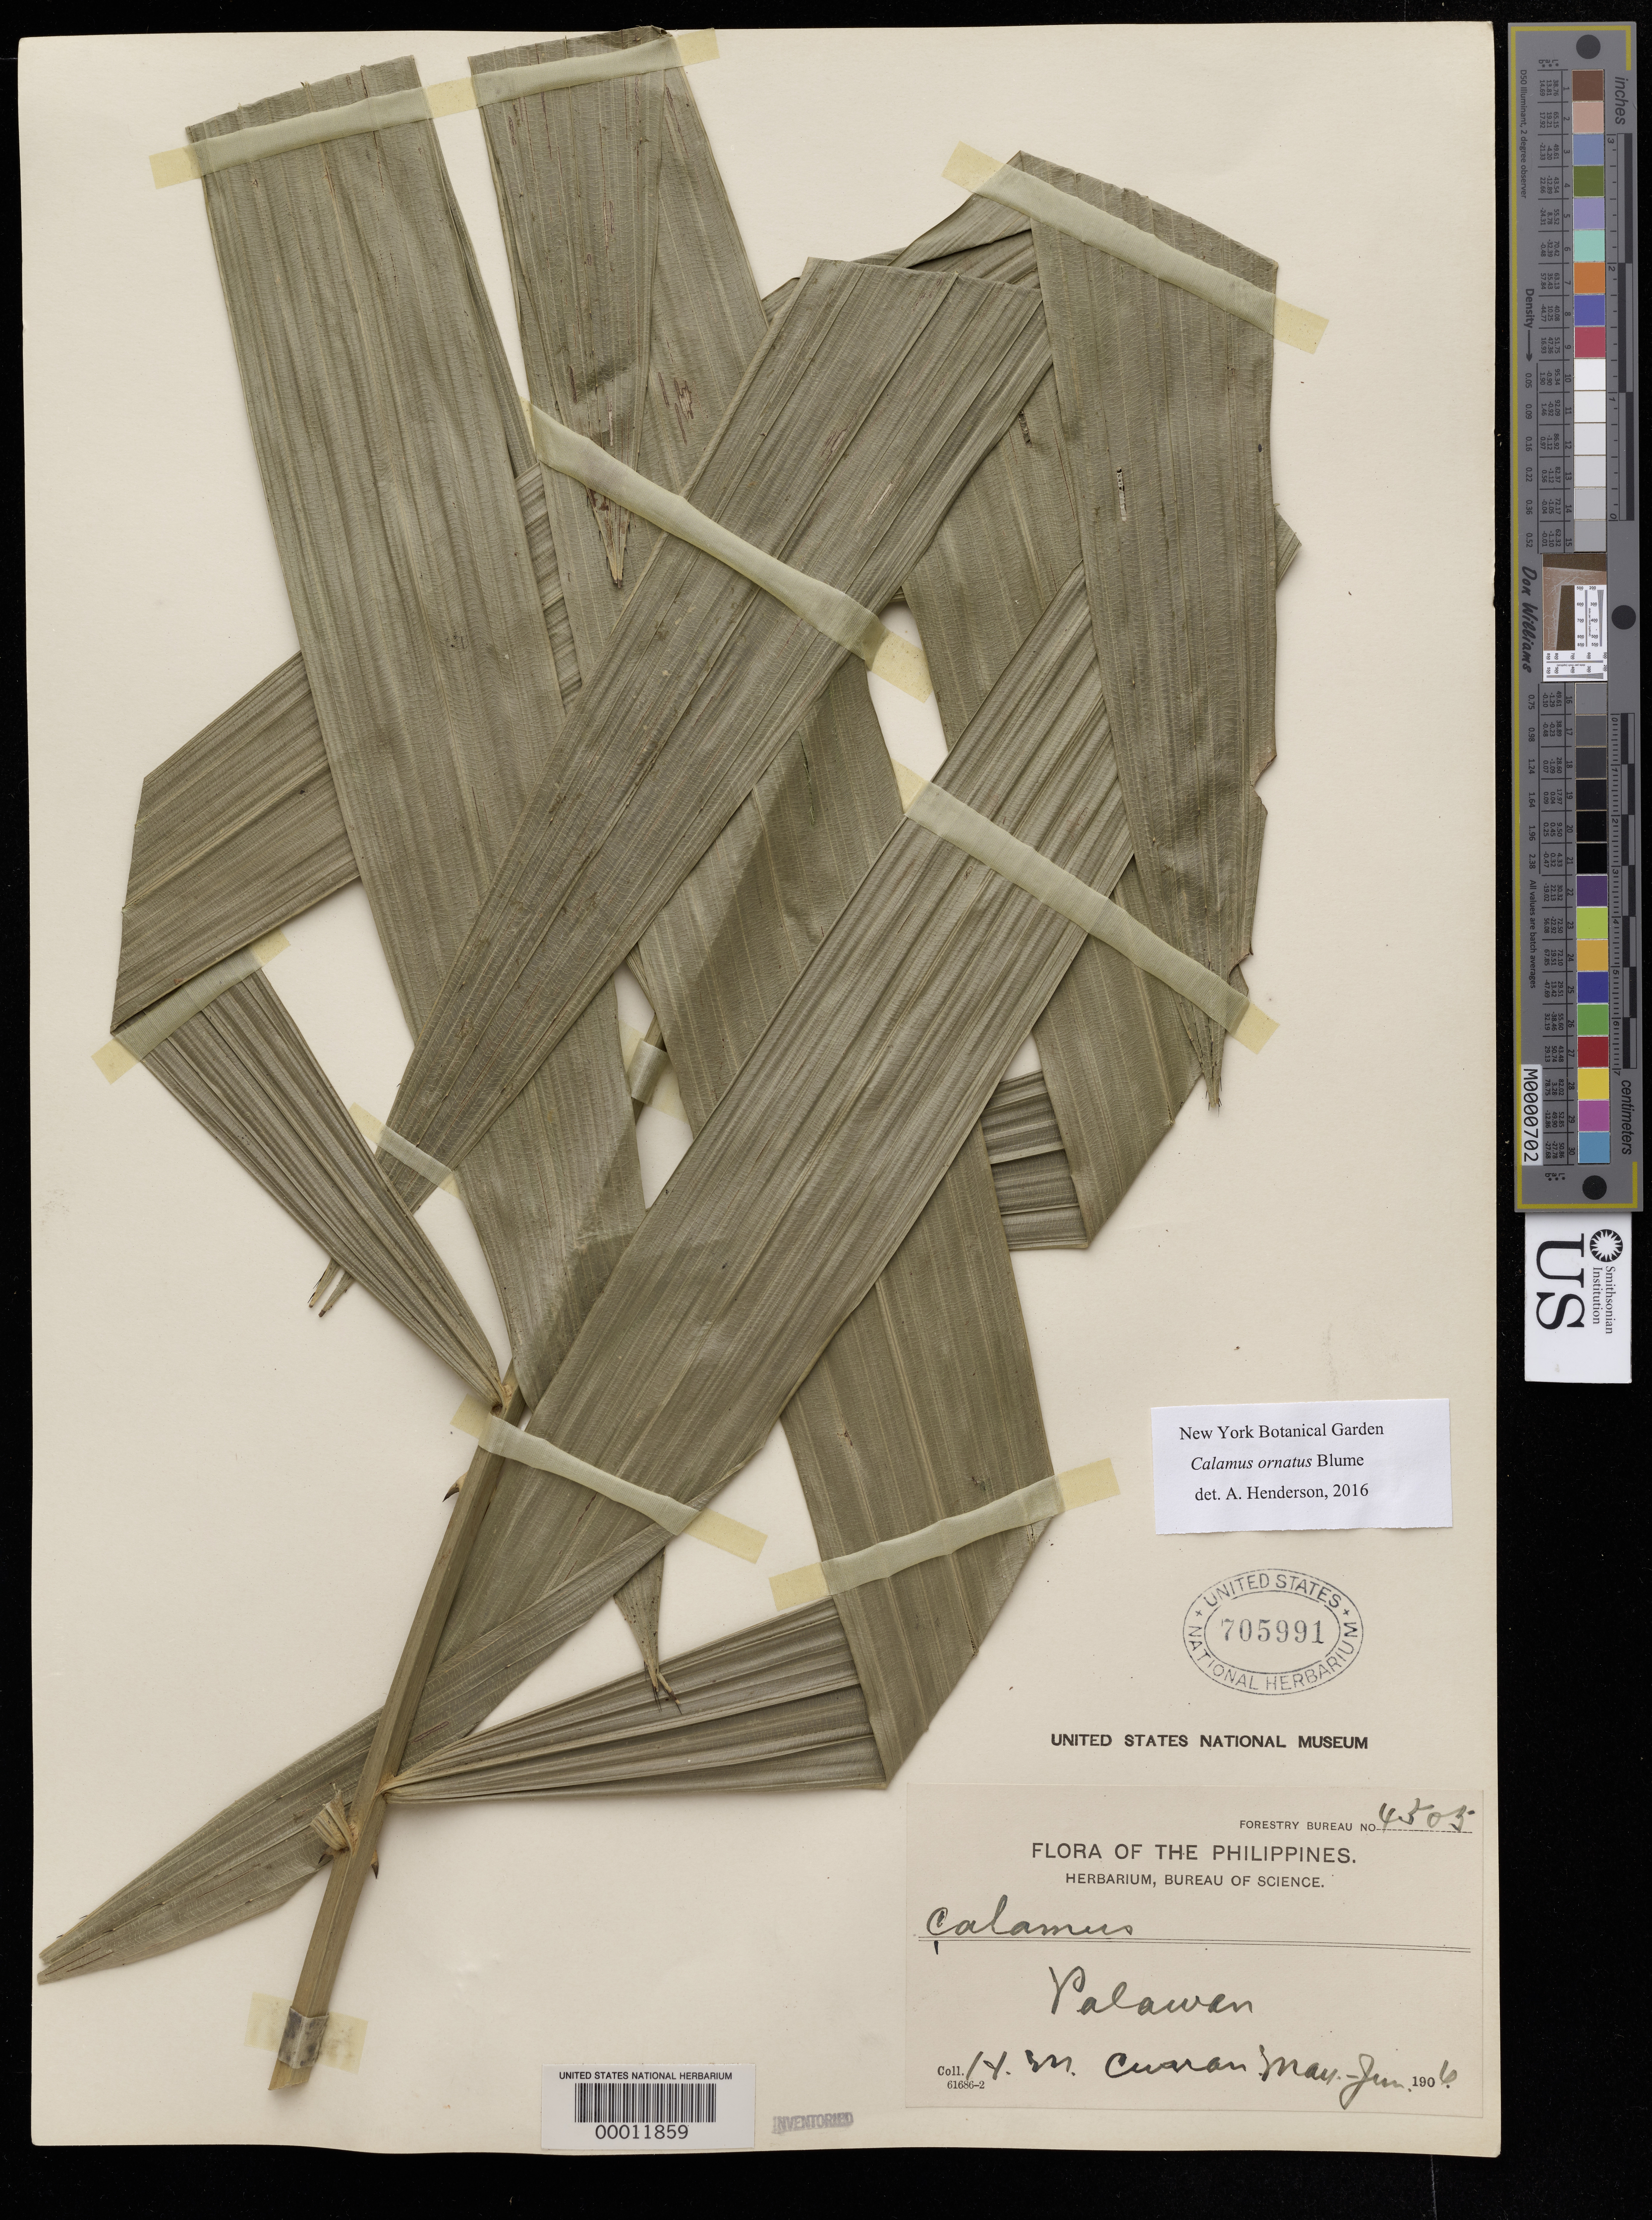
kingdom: Plantae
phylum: Tracheophyta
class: Liliopsida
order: Arecales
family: Arecaceae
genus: Calamus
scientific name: Calamus ornatus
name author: Blume ex Schult. f.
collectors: H. Cunan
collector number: Forestry Bureau 4505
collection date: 1906-05/1906-06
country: Philippines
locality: Palawan.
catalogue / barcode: US 705991